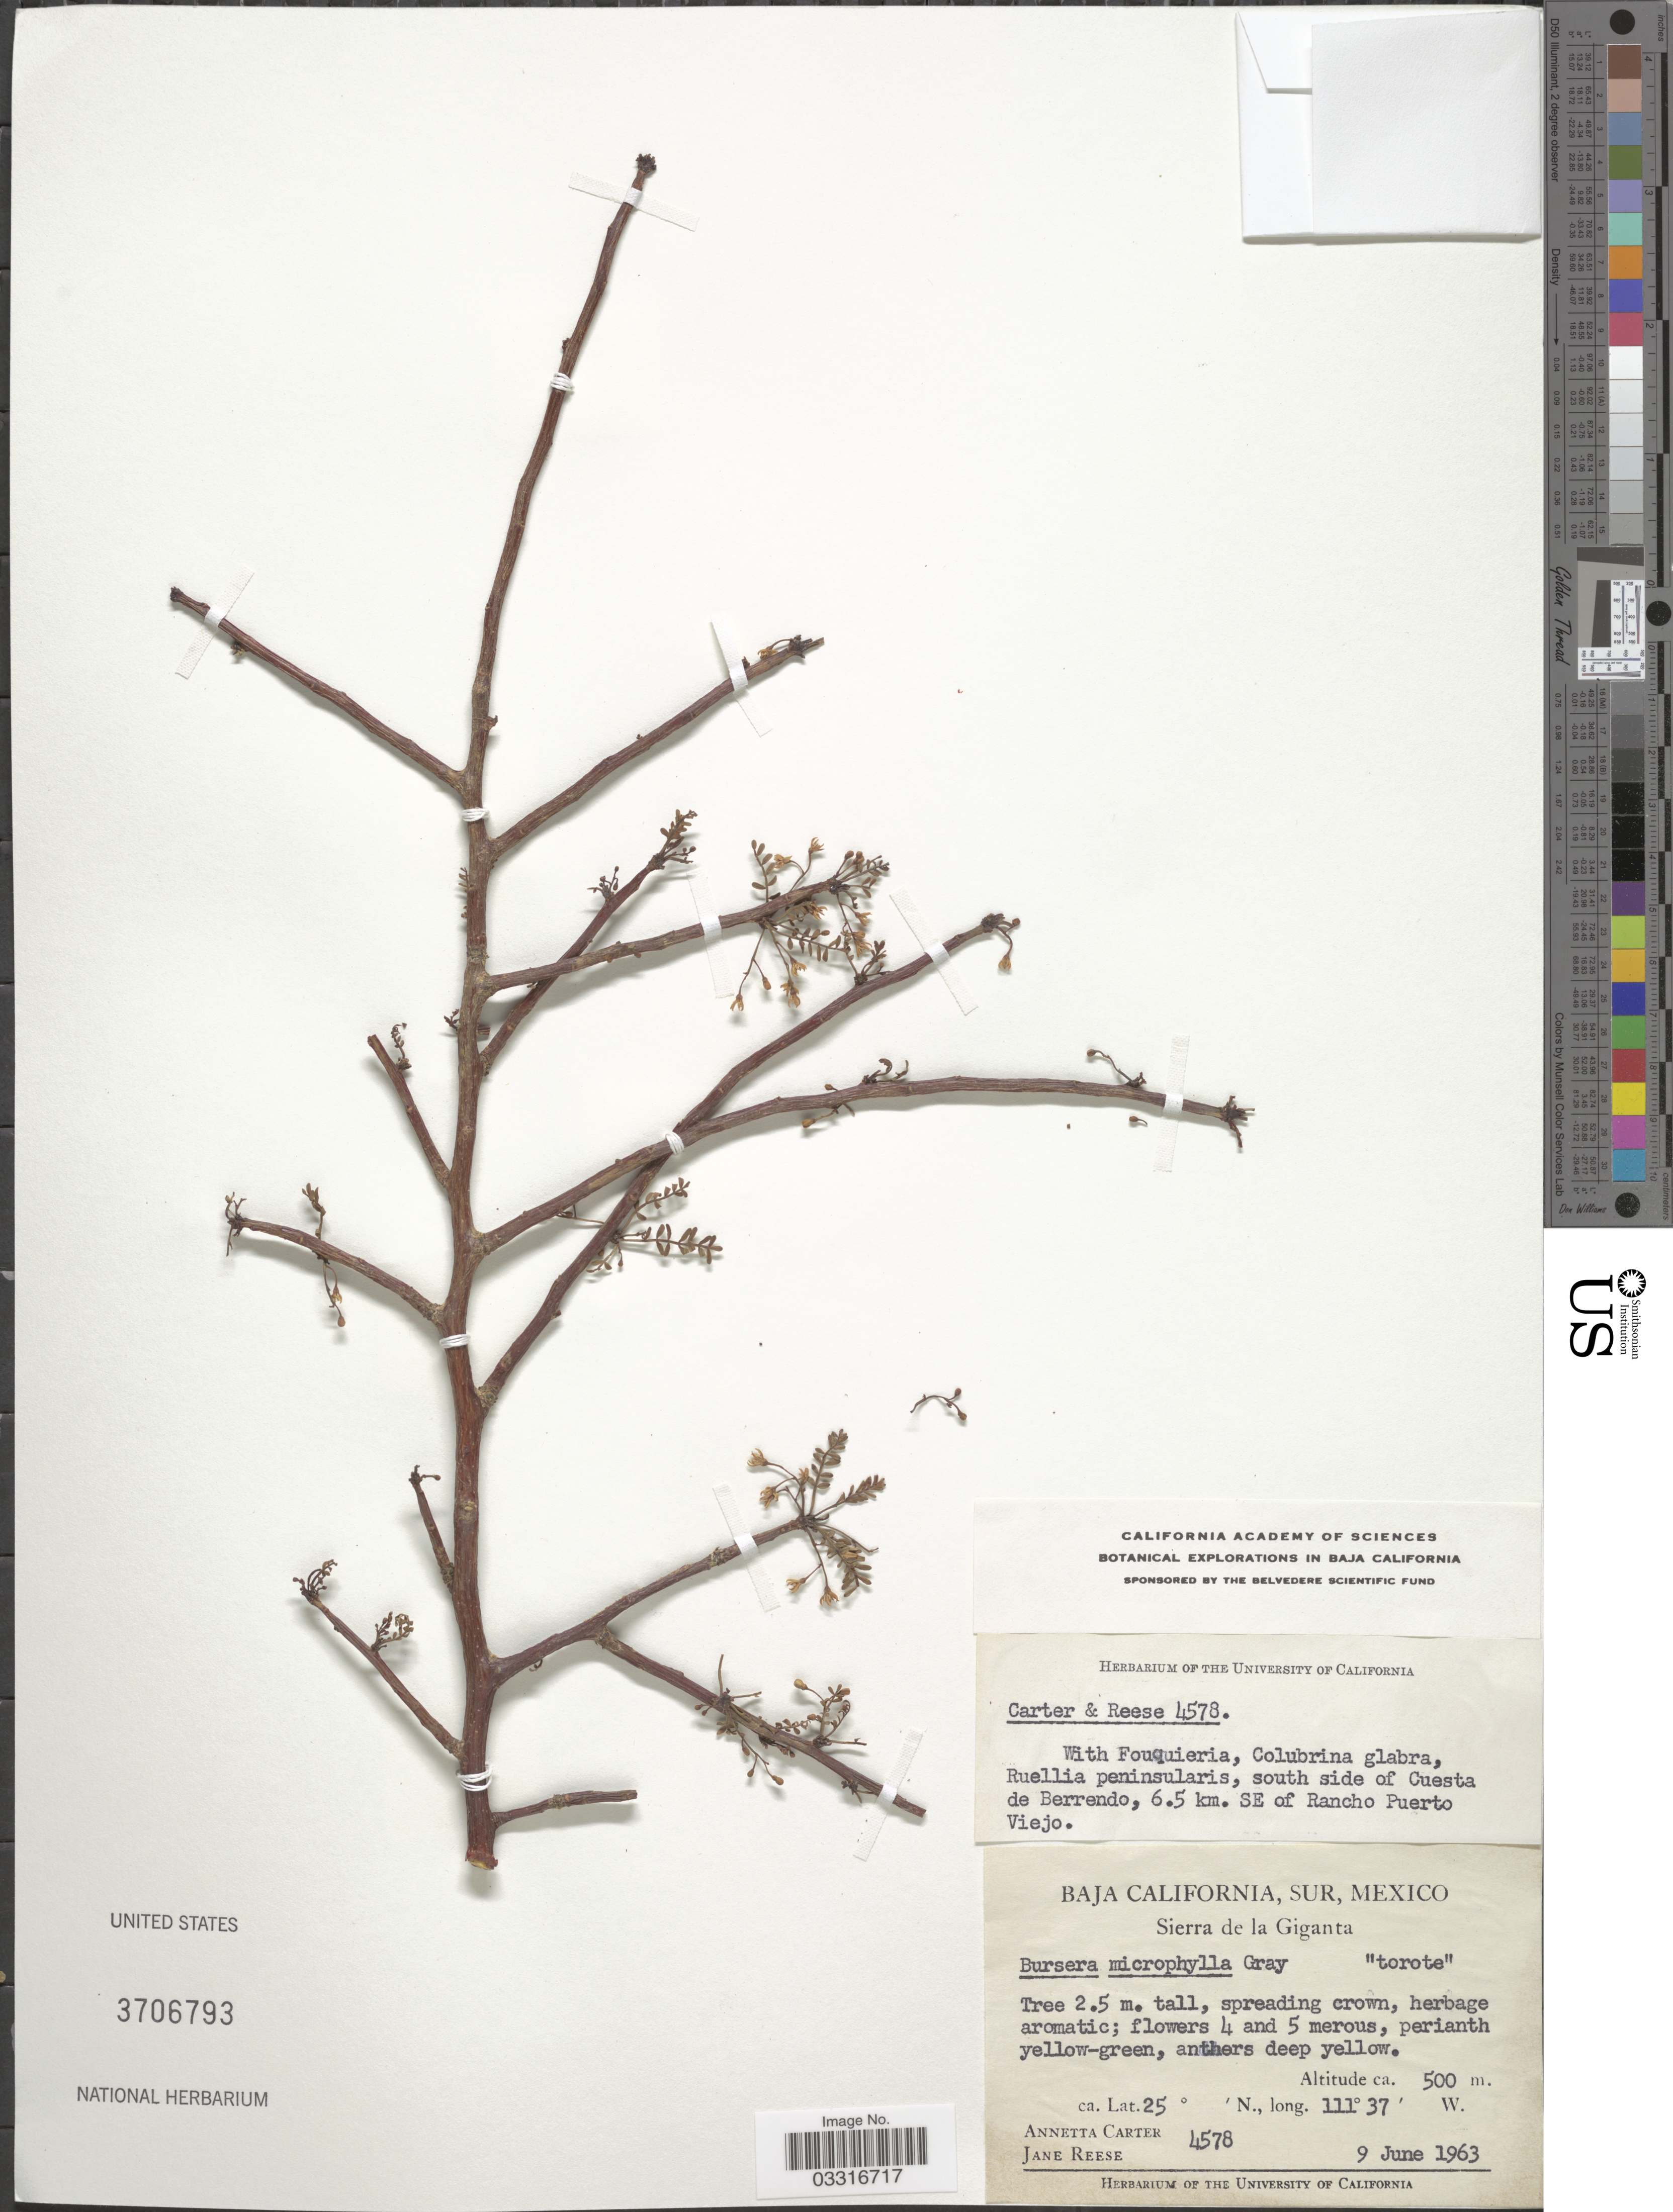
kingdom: Plantae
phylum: Tracheophyta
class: Magnoliopsida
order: Sapindales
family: Burseraceae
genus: Bursera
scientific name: Bursera microphylla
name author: A. Gray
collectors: A. Carter & J. Reese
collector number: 4578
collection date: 1963-06-09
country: Mexico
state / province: Baja California Sur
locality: Sierra de la Giganta, south side of Cuesta de Berrendo, 6.5 km. SE of Rancho Puerto Viejo.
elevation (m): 500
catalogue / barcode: US 3706793